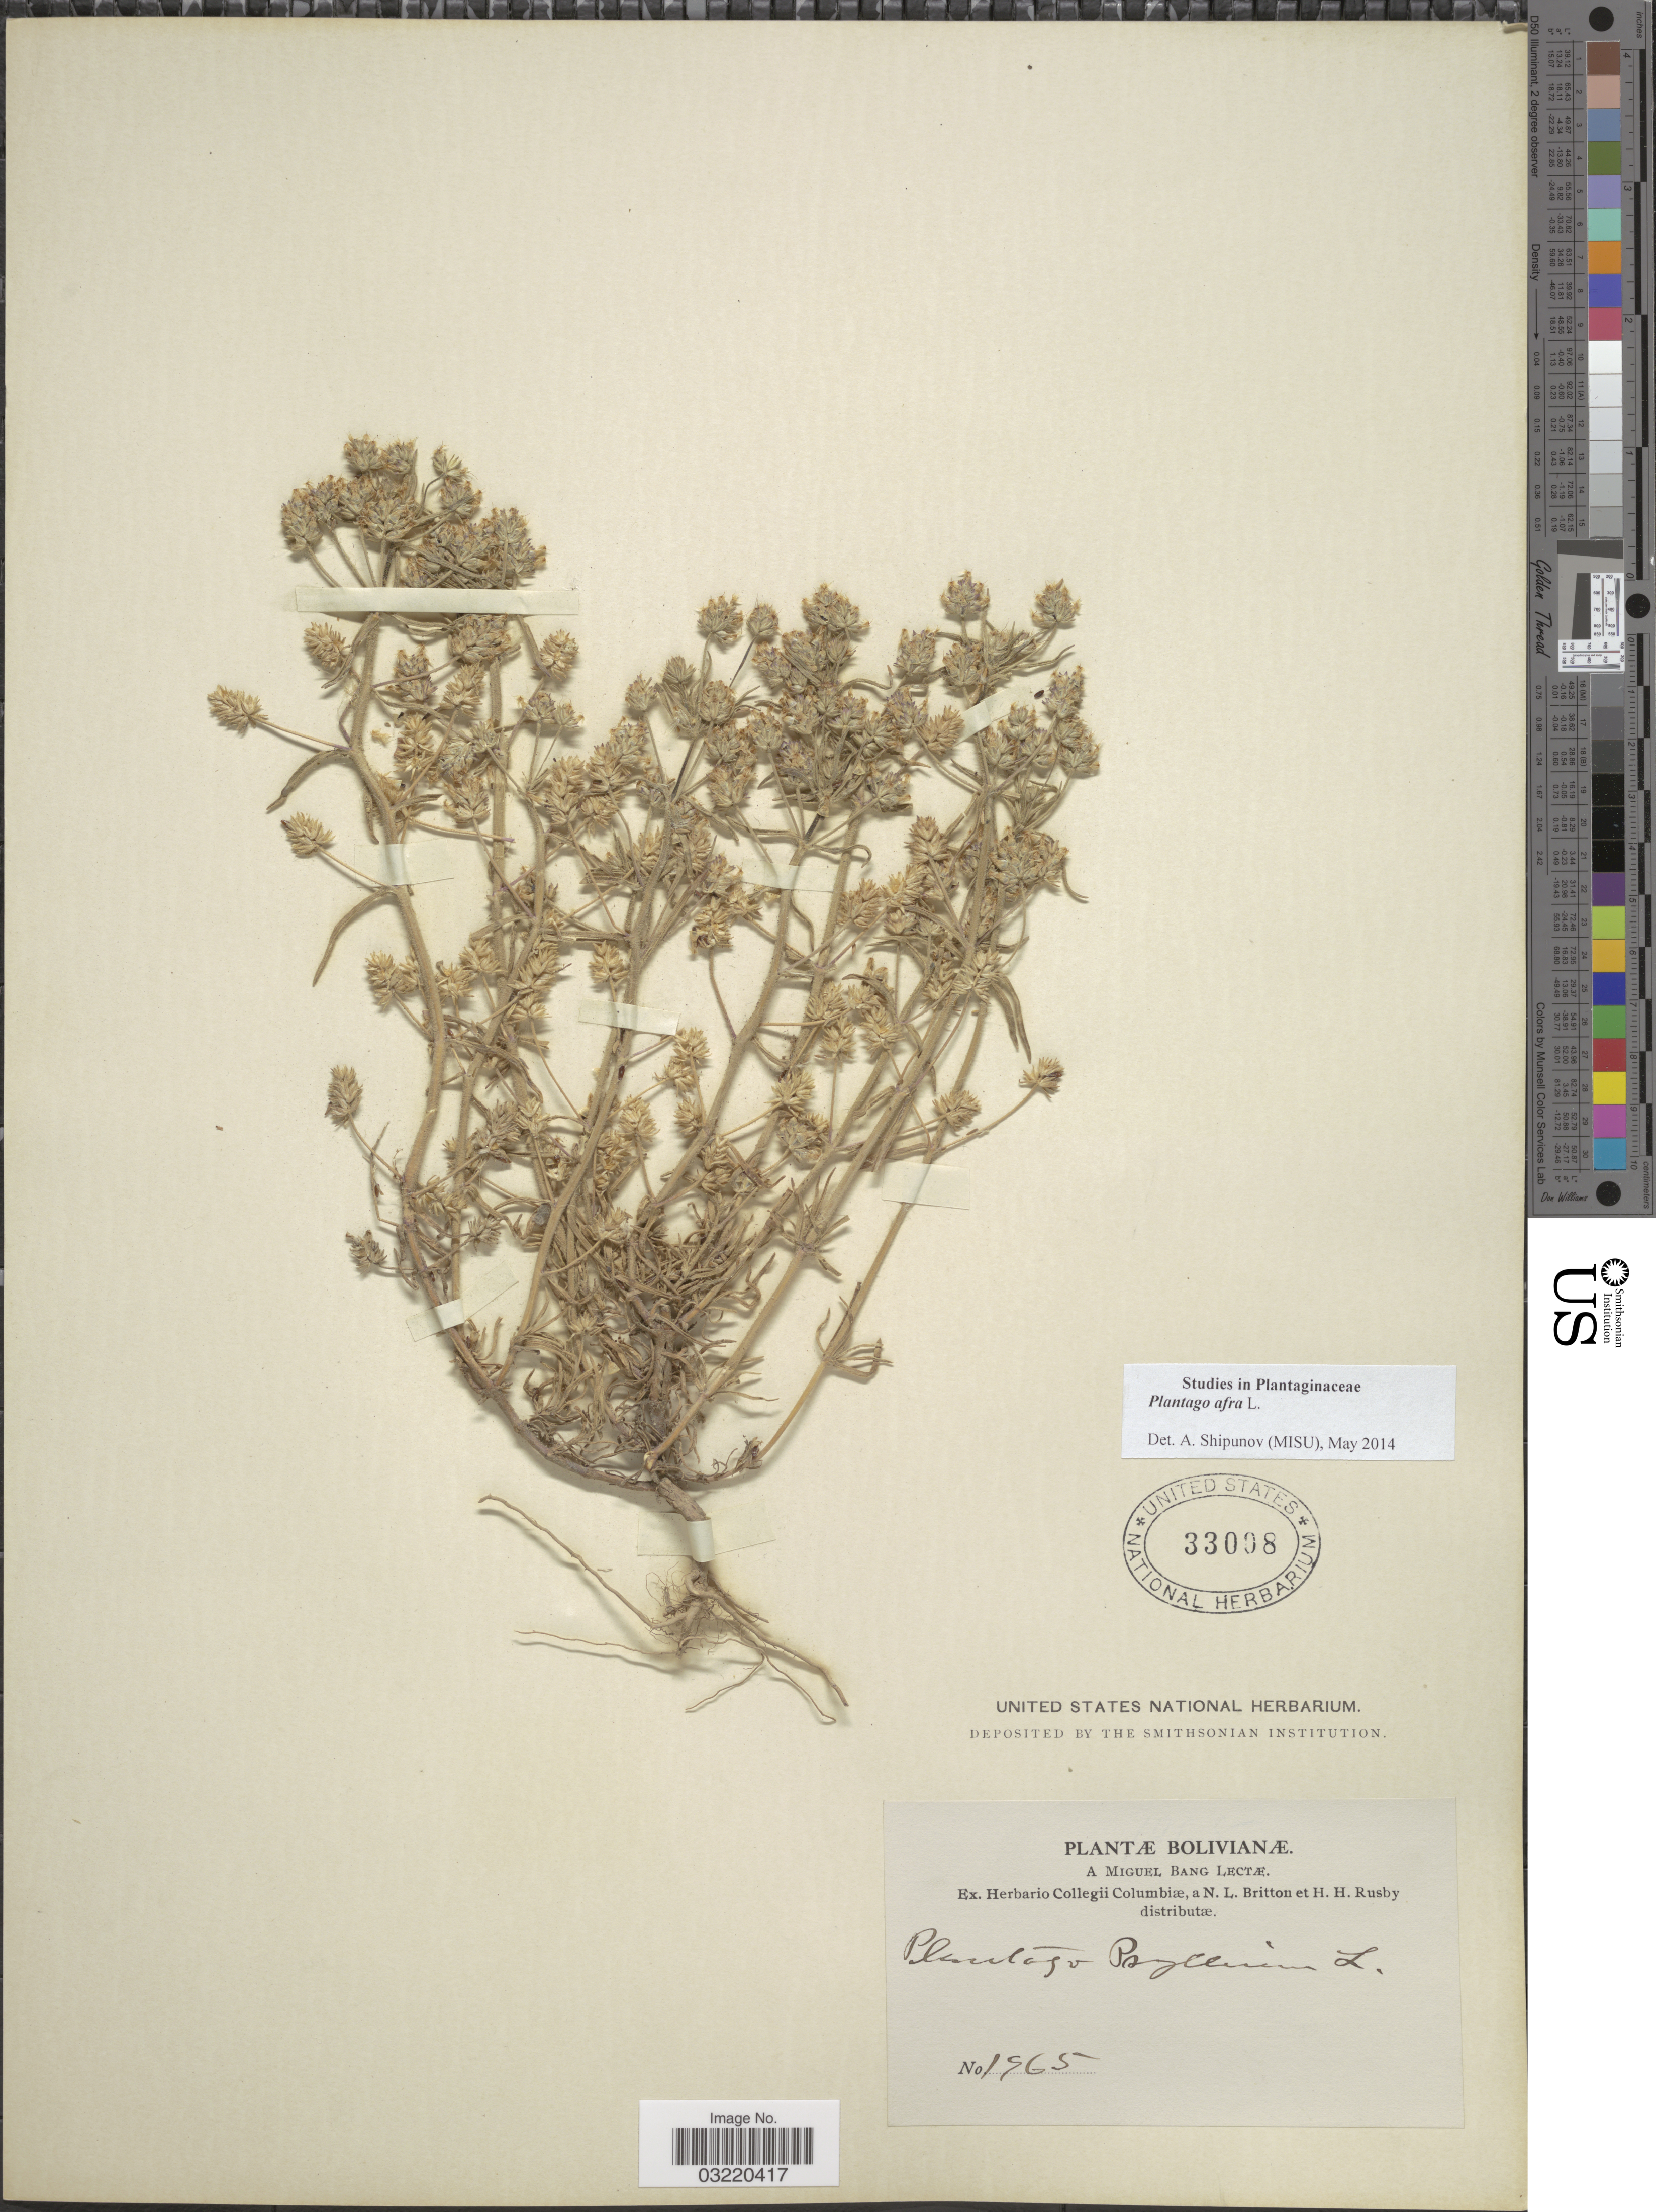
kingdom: Plantae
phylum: Tracheophyta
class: Magnoliopsida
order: Lamiales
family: Plantaginaceae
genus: Plantago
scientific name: Plantago afra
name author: L.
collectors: M. Bang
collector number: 1965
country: Bolivia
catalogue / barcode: US 33008